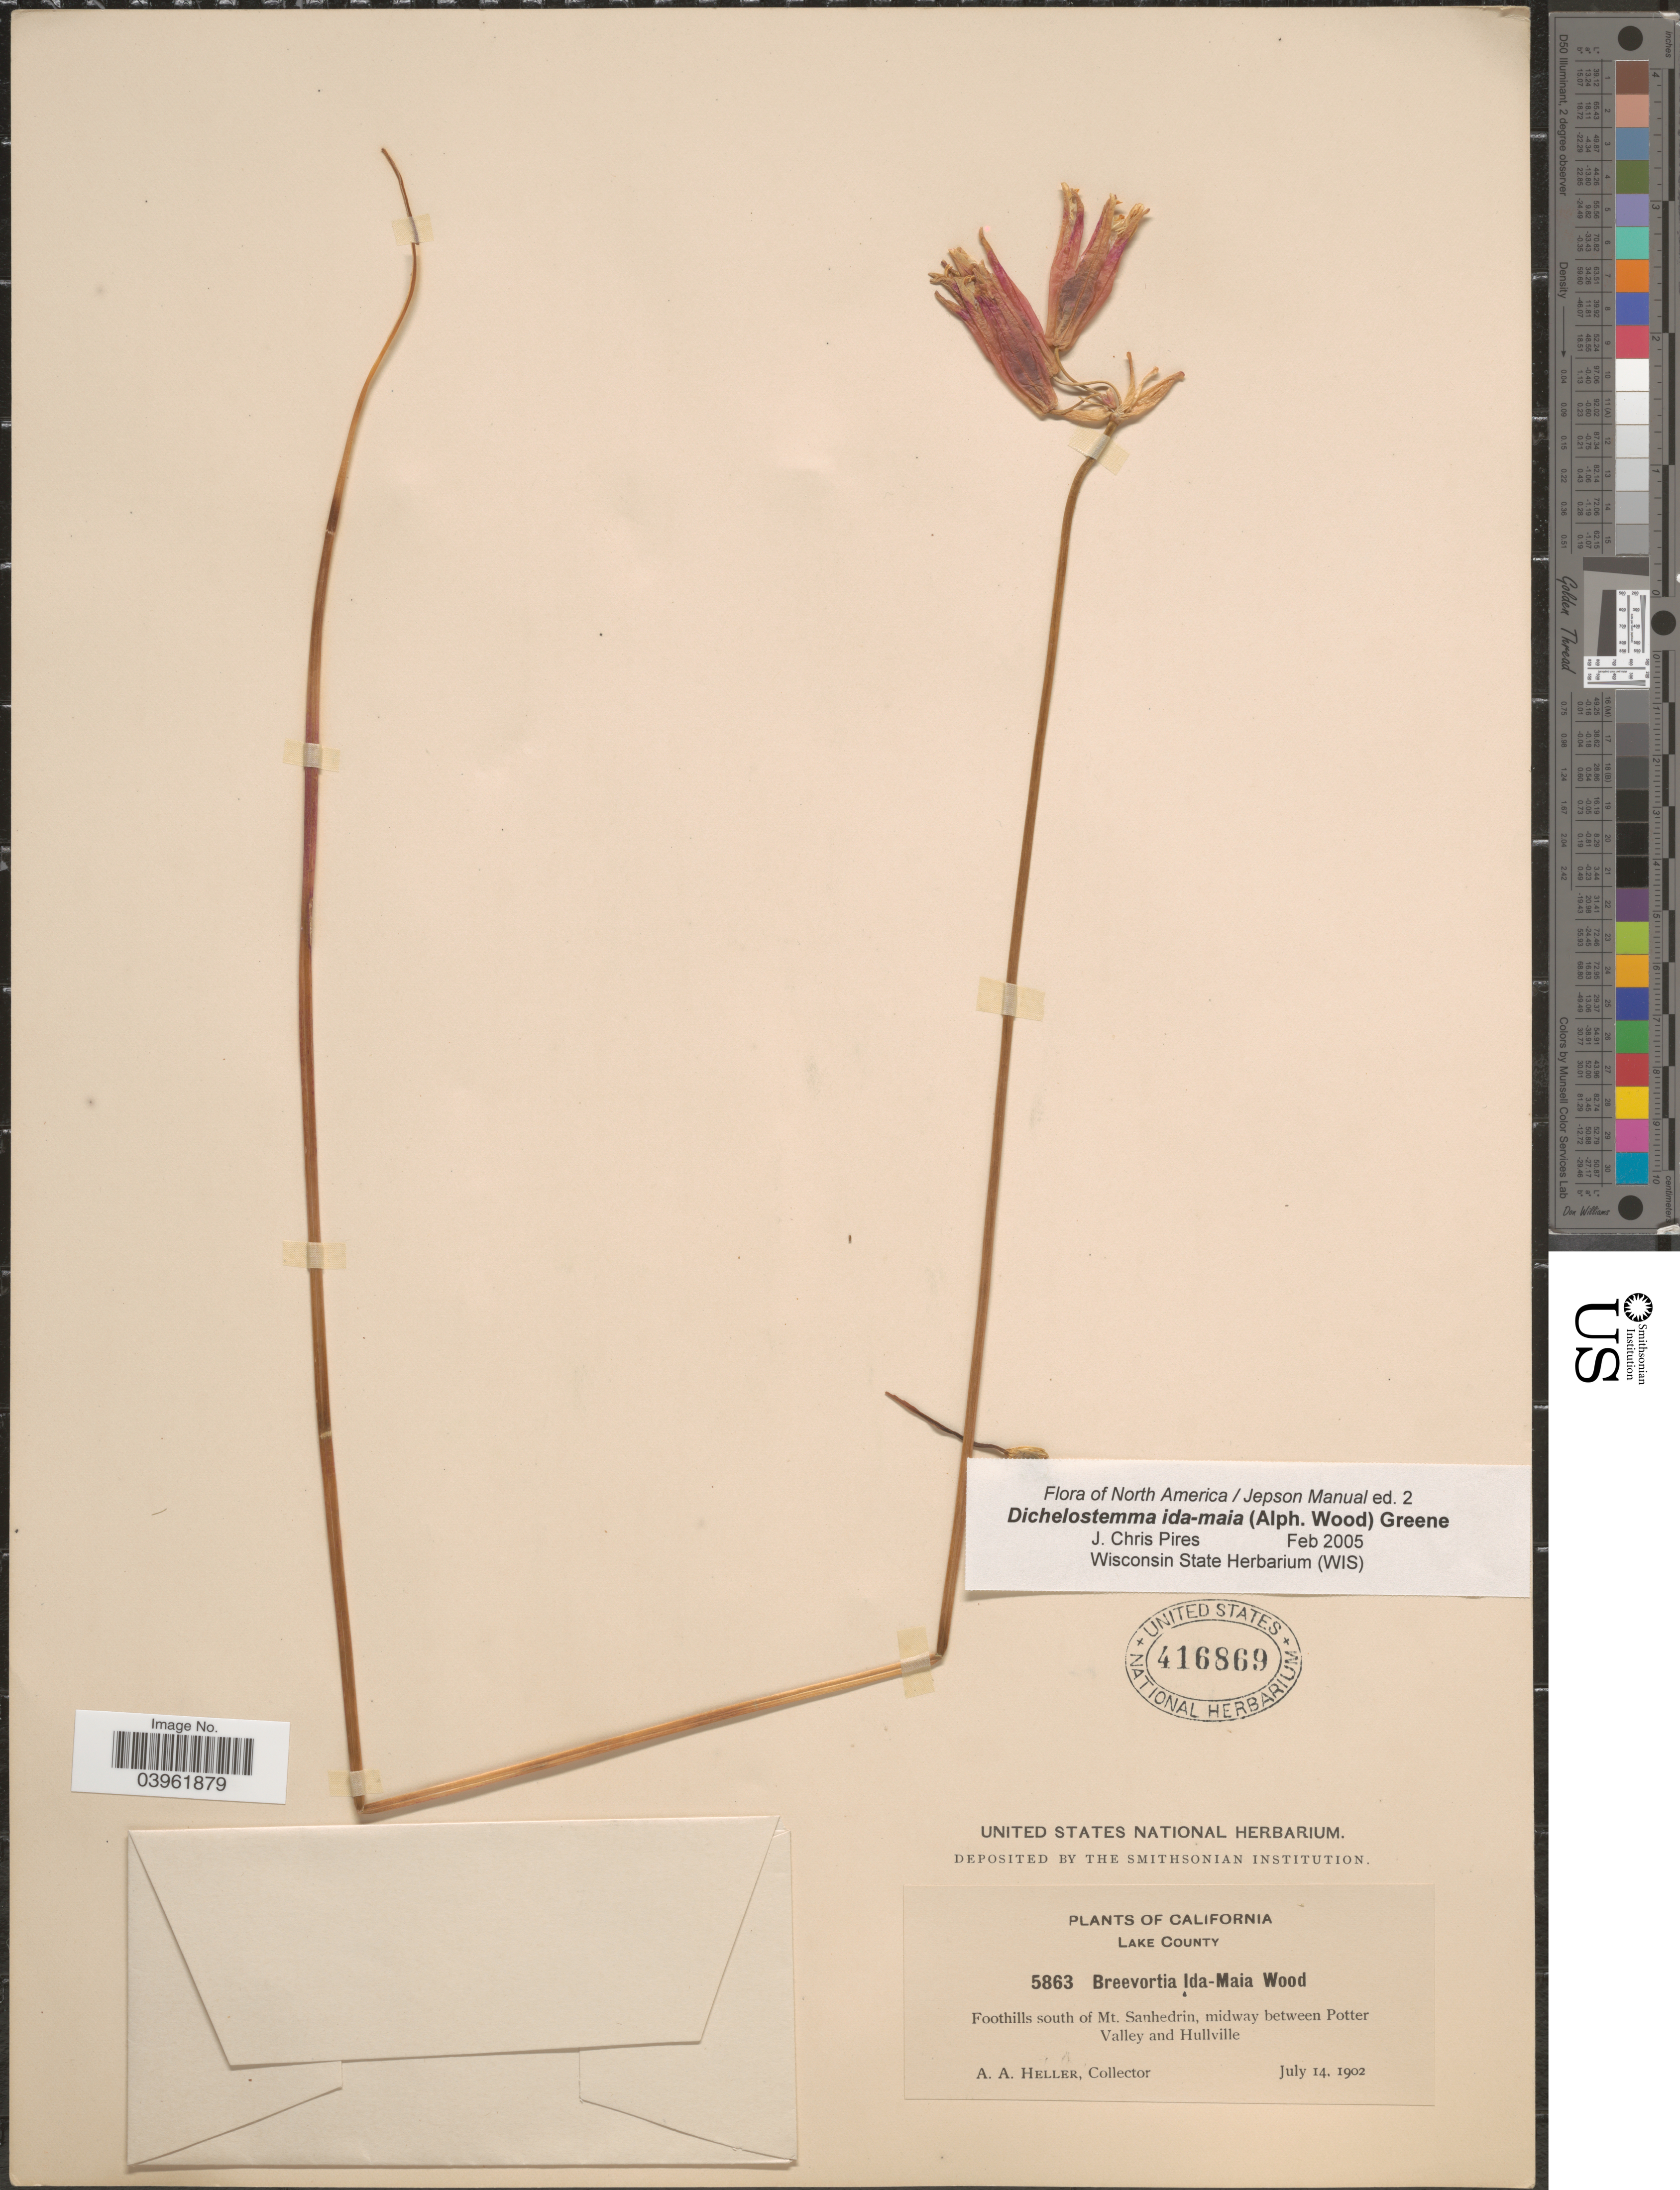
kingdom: Plantae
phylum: Tracheophyta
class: Liliopsida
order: Asparagales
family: Asparagaceae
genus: Dichelostemma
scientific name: Dichelostemma ida-maia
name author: (Alph. Wood) Greene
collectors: A. A. Heller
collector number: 5863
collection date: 1902-07-14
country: United States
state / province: California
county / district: Lake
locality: Lake County. Foothills south of Mt. Sanhedrin, midway between Potter Valley and Hullville.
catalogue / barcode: US 416869